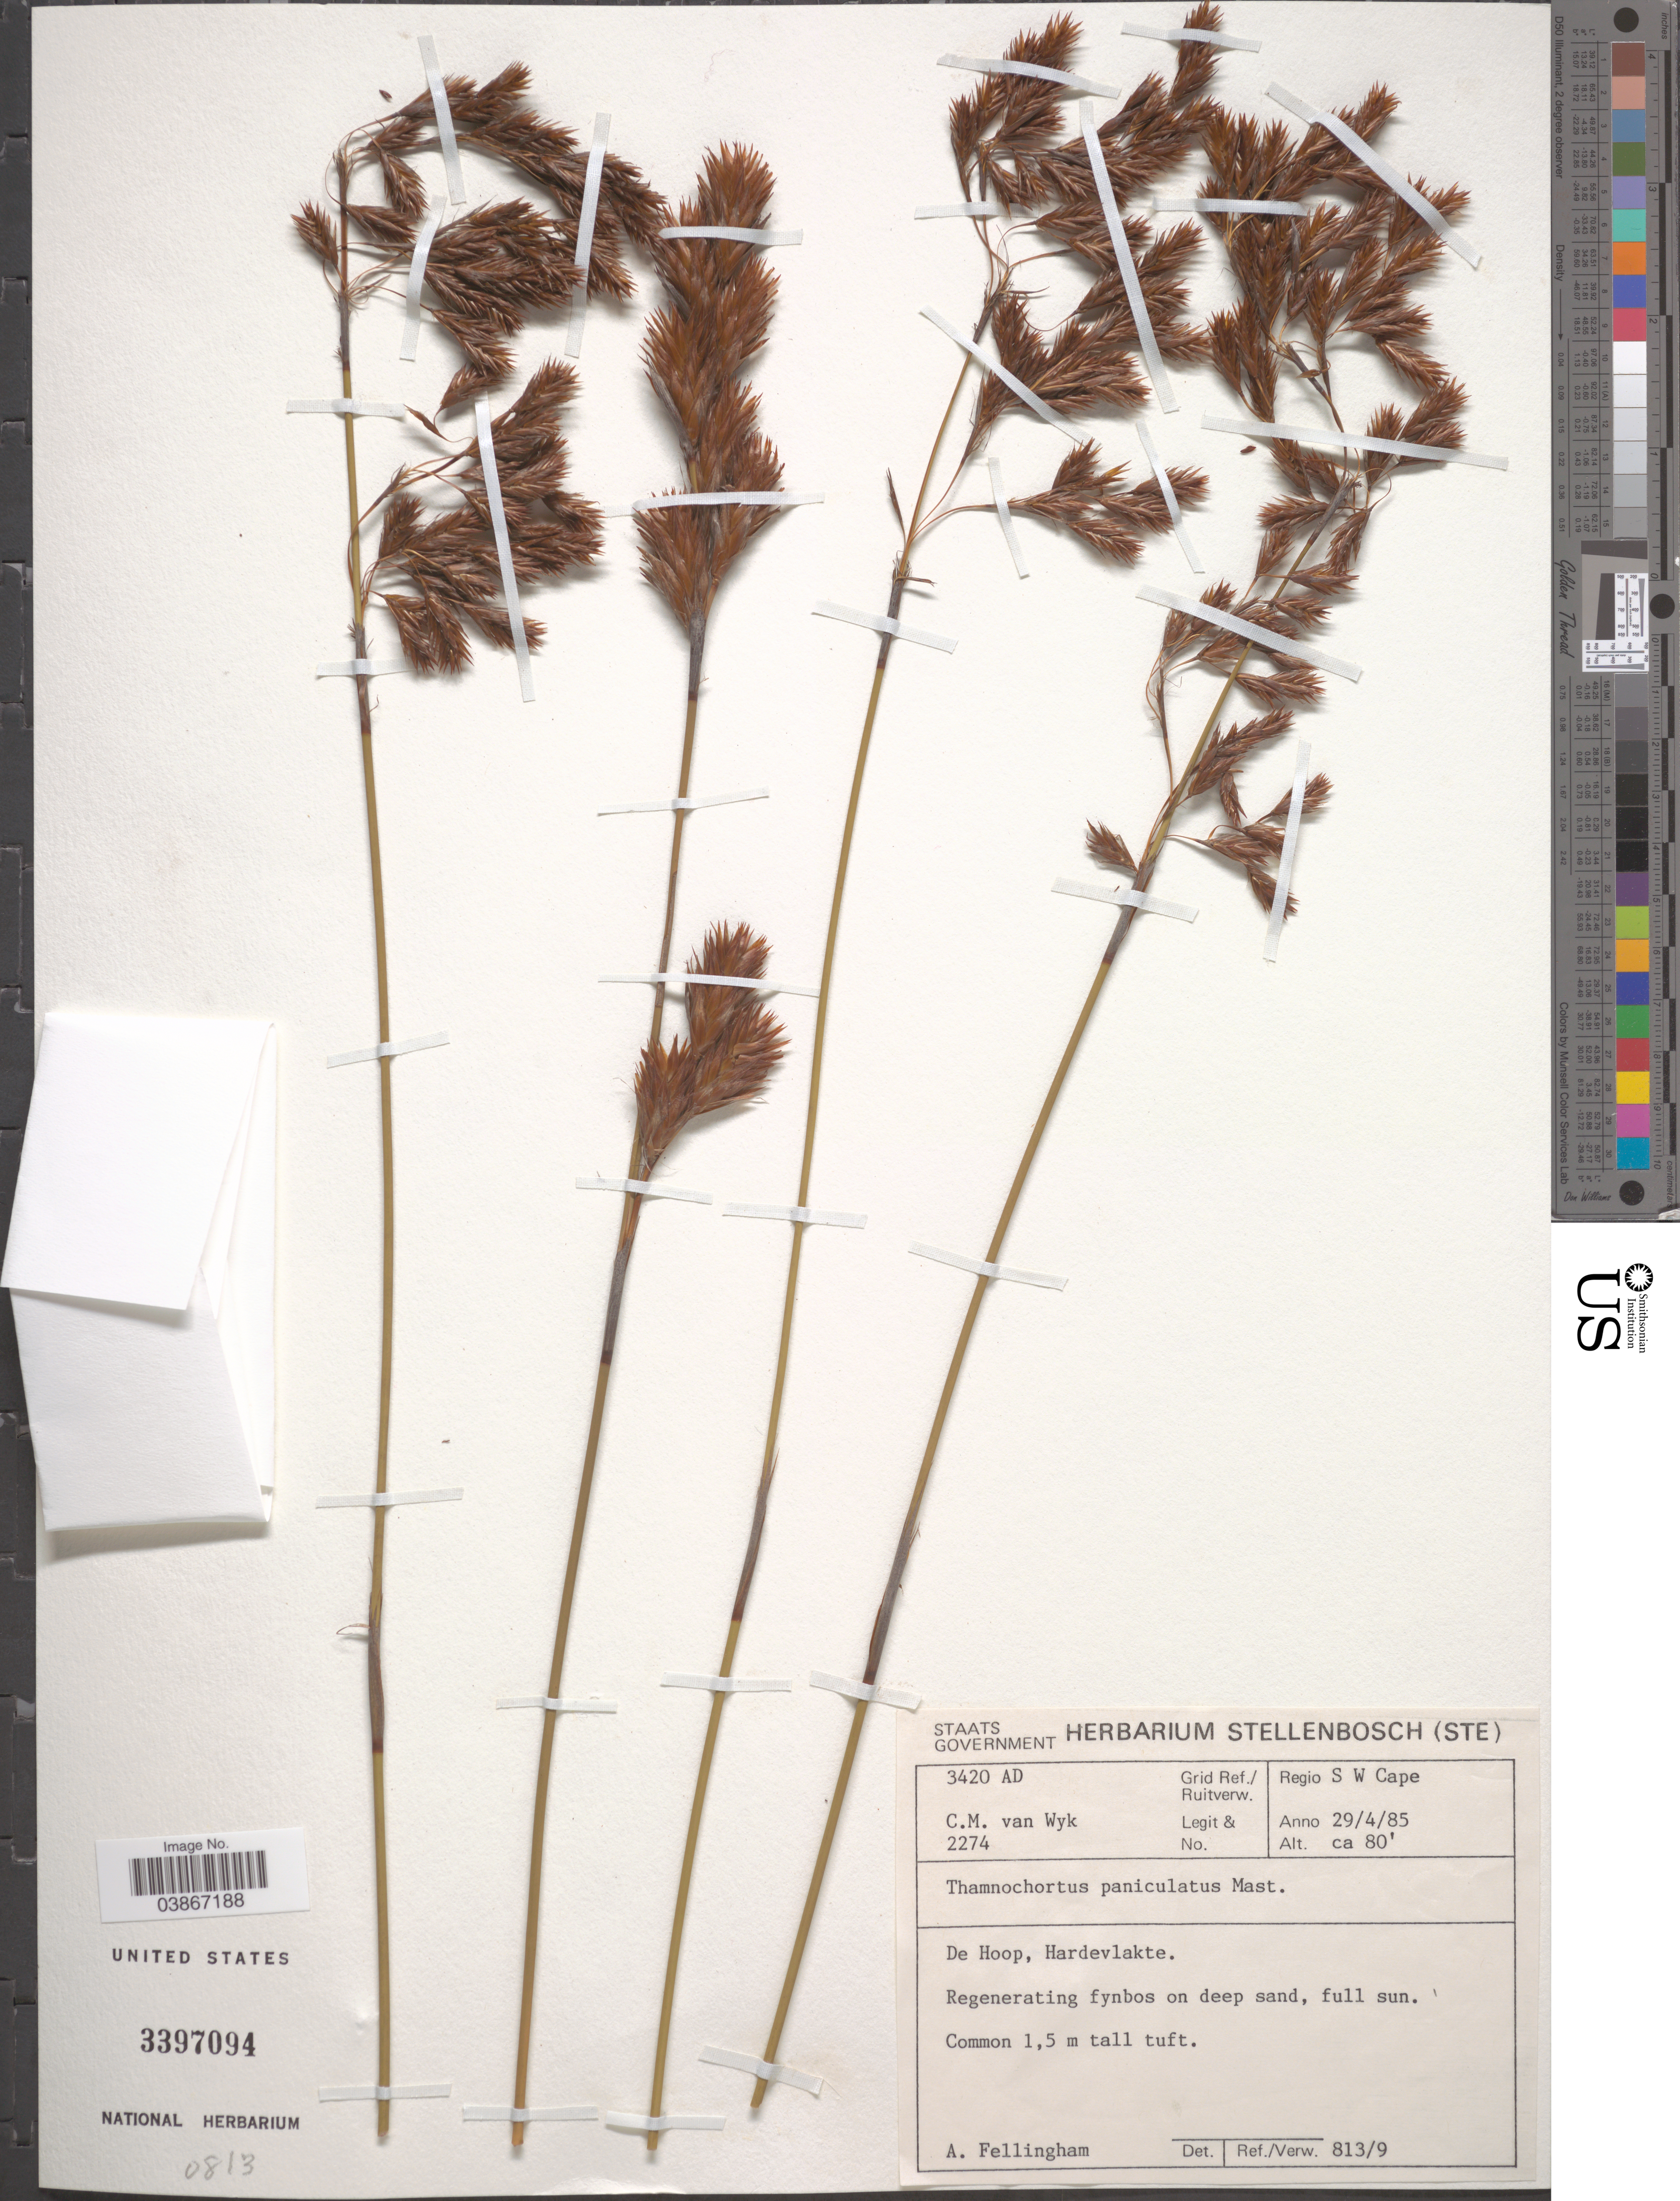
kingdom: Plantae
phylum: Tracheophyta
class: Liliopsida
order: Poales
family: Restionaceae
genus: Thamnochortus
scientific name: Thamnochortus paniculatus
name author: Mast.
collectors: C. Van Wyk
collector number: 2274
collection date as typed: Transcribed d/m/y: 29/4/85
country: South Africa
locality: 3420 AD Grid Ref./Ruitverw. Regio S W Cape. De Hoop, Hardevlakte.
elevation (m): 24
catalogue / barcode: US 3397094